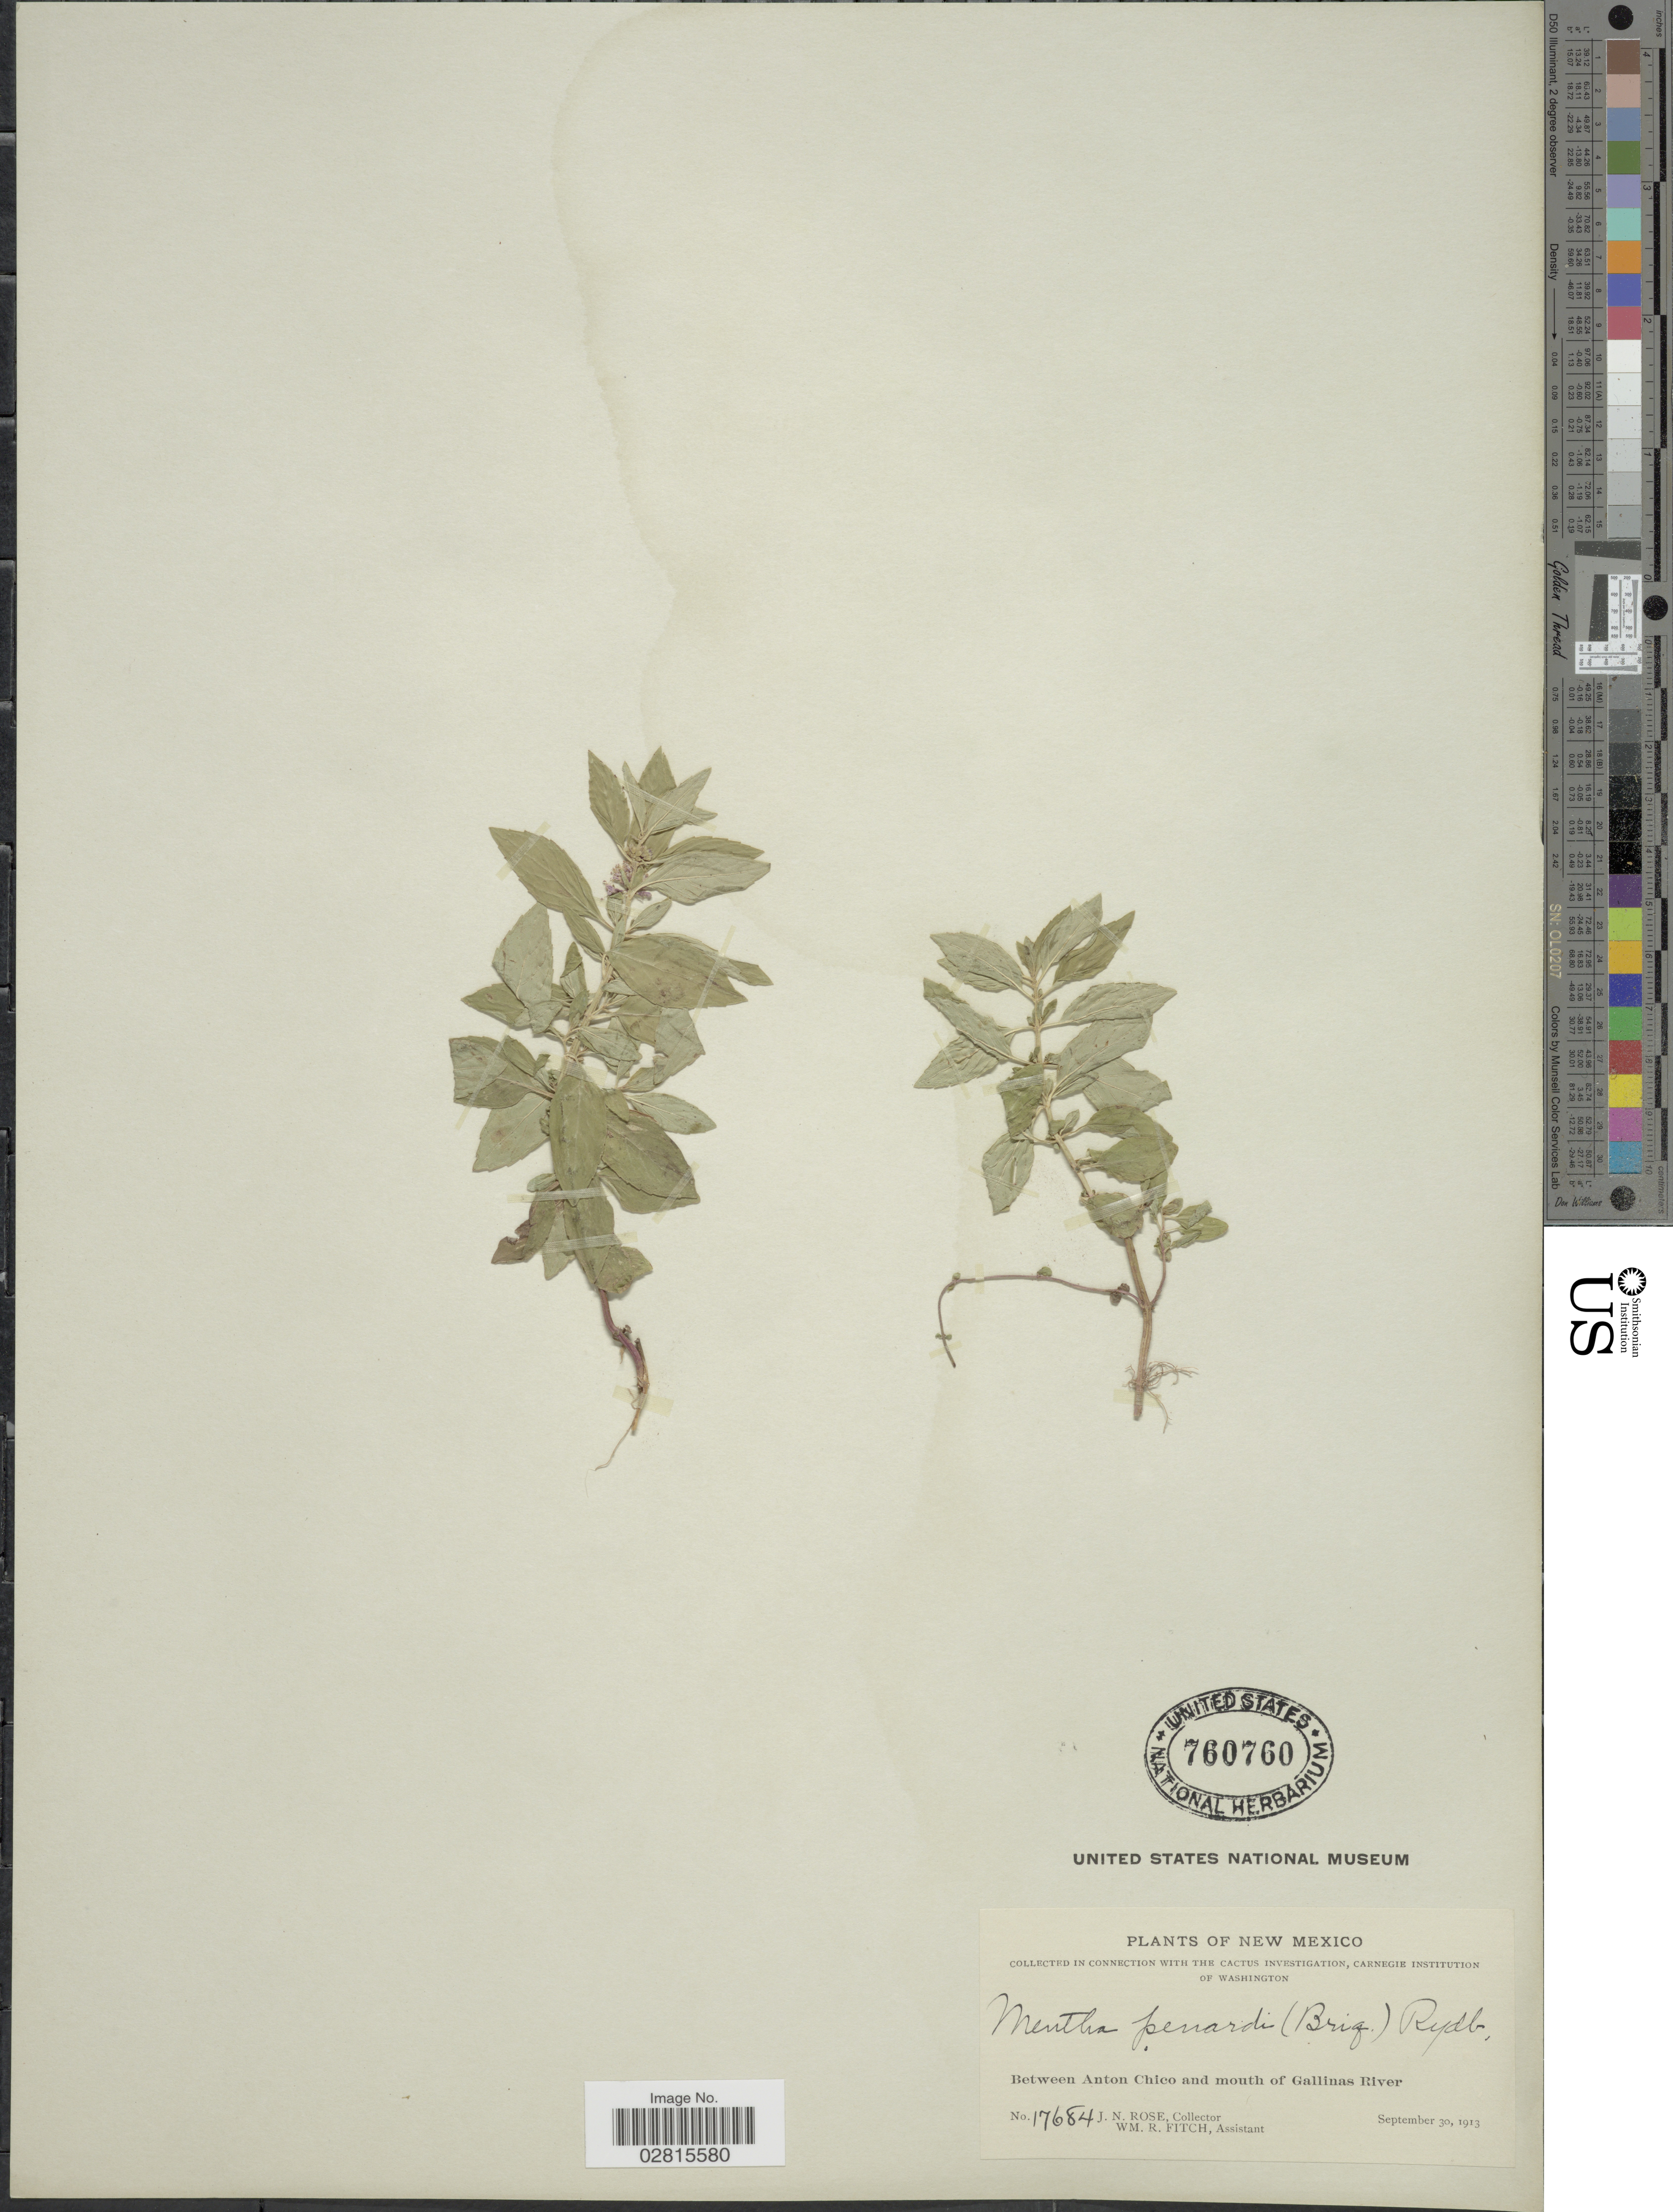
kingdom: Plantae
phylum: Tracheophyta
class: Magnoliopsida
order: Lamiales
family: Lamiaceae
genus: Mentha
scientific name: Mentha penardii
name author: (Briq.) Rydb.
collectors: J. N. Rose & W. R. Fitch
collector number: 17684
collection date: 1913-09-30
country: United States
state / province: New Mexico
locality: Between Anton Chico and mouth of Gallinas River.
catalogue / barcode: US 760760